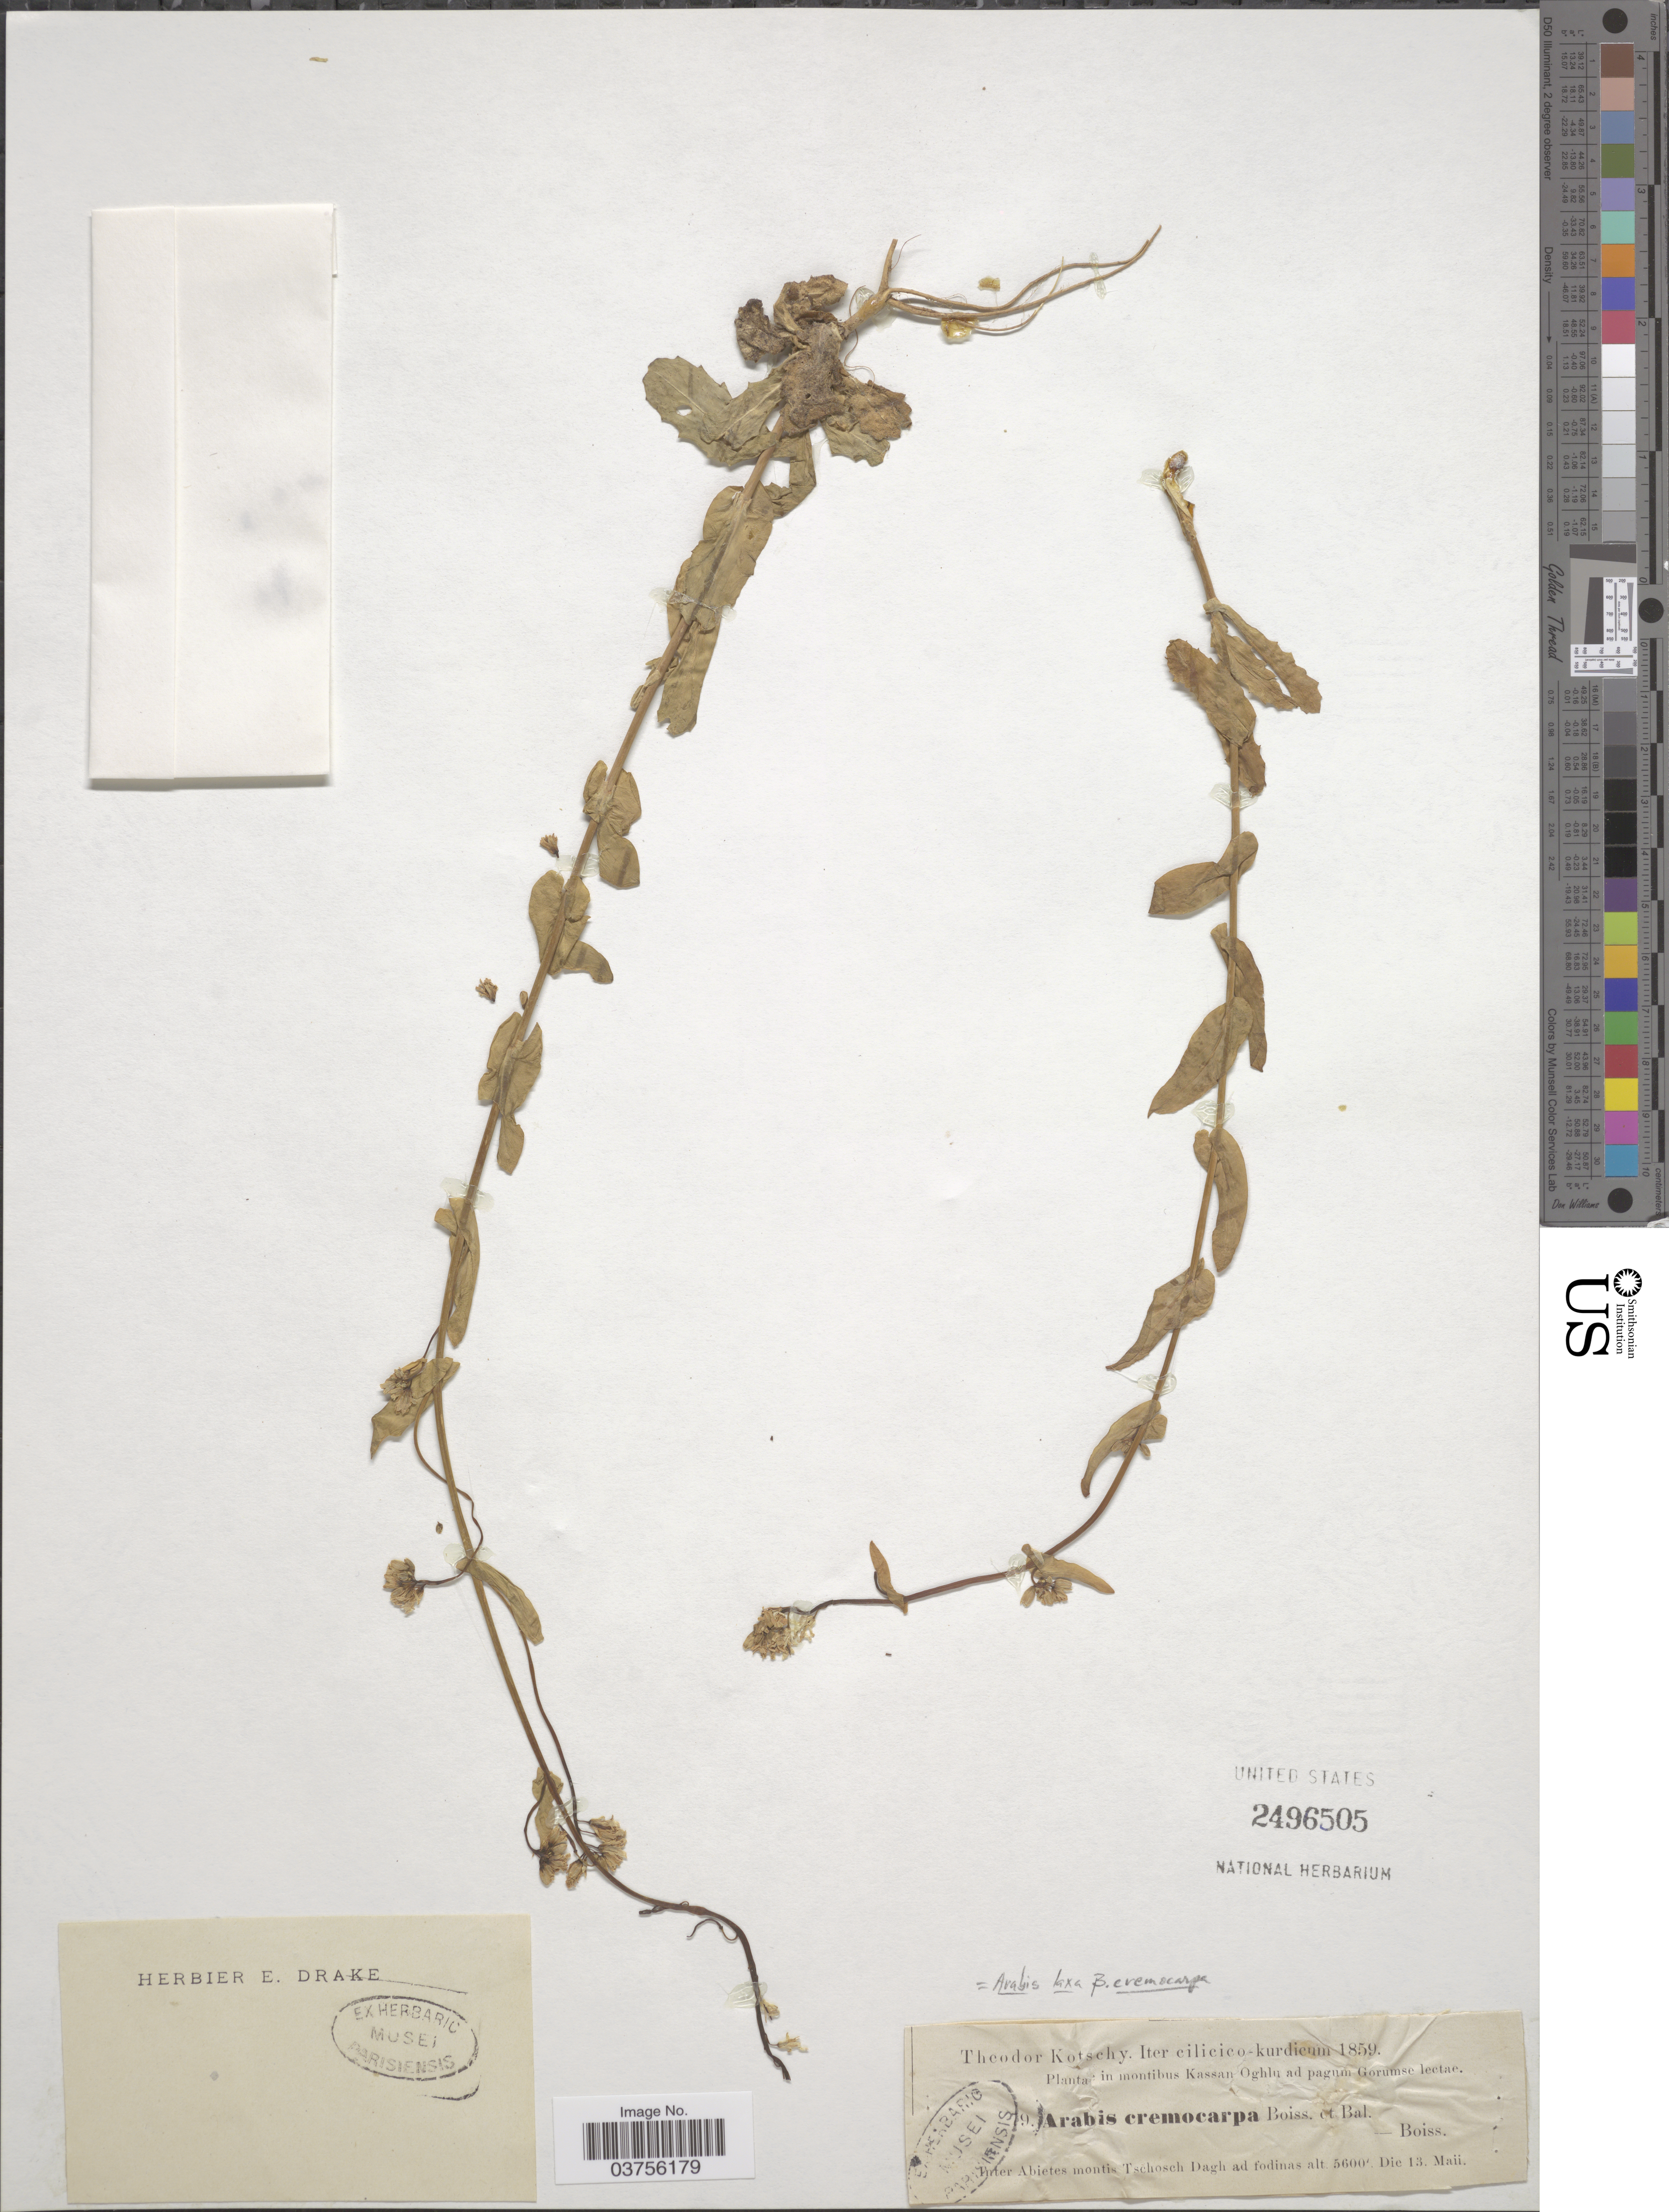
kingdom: Plantae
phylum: Tracheophyta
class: Magnoliopsida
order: Brassicales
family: Brassicaceae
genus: Turritis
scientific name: Turritis laxa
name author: Hayek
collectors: K. G. Kotschy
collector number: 79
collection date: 1859-05-13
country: Turkey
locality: Iter cilicico-kurdicum. Montis Kassan Oghlu ad pagum Gorumse. Inter Abietes montis Tschosch Dagh at fodinas.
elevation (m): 1707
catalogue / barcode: US 2496505